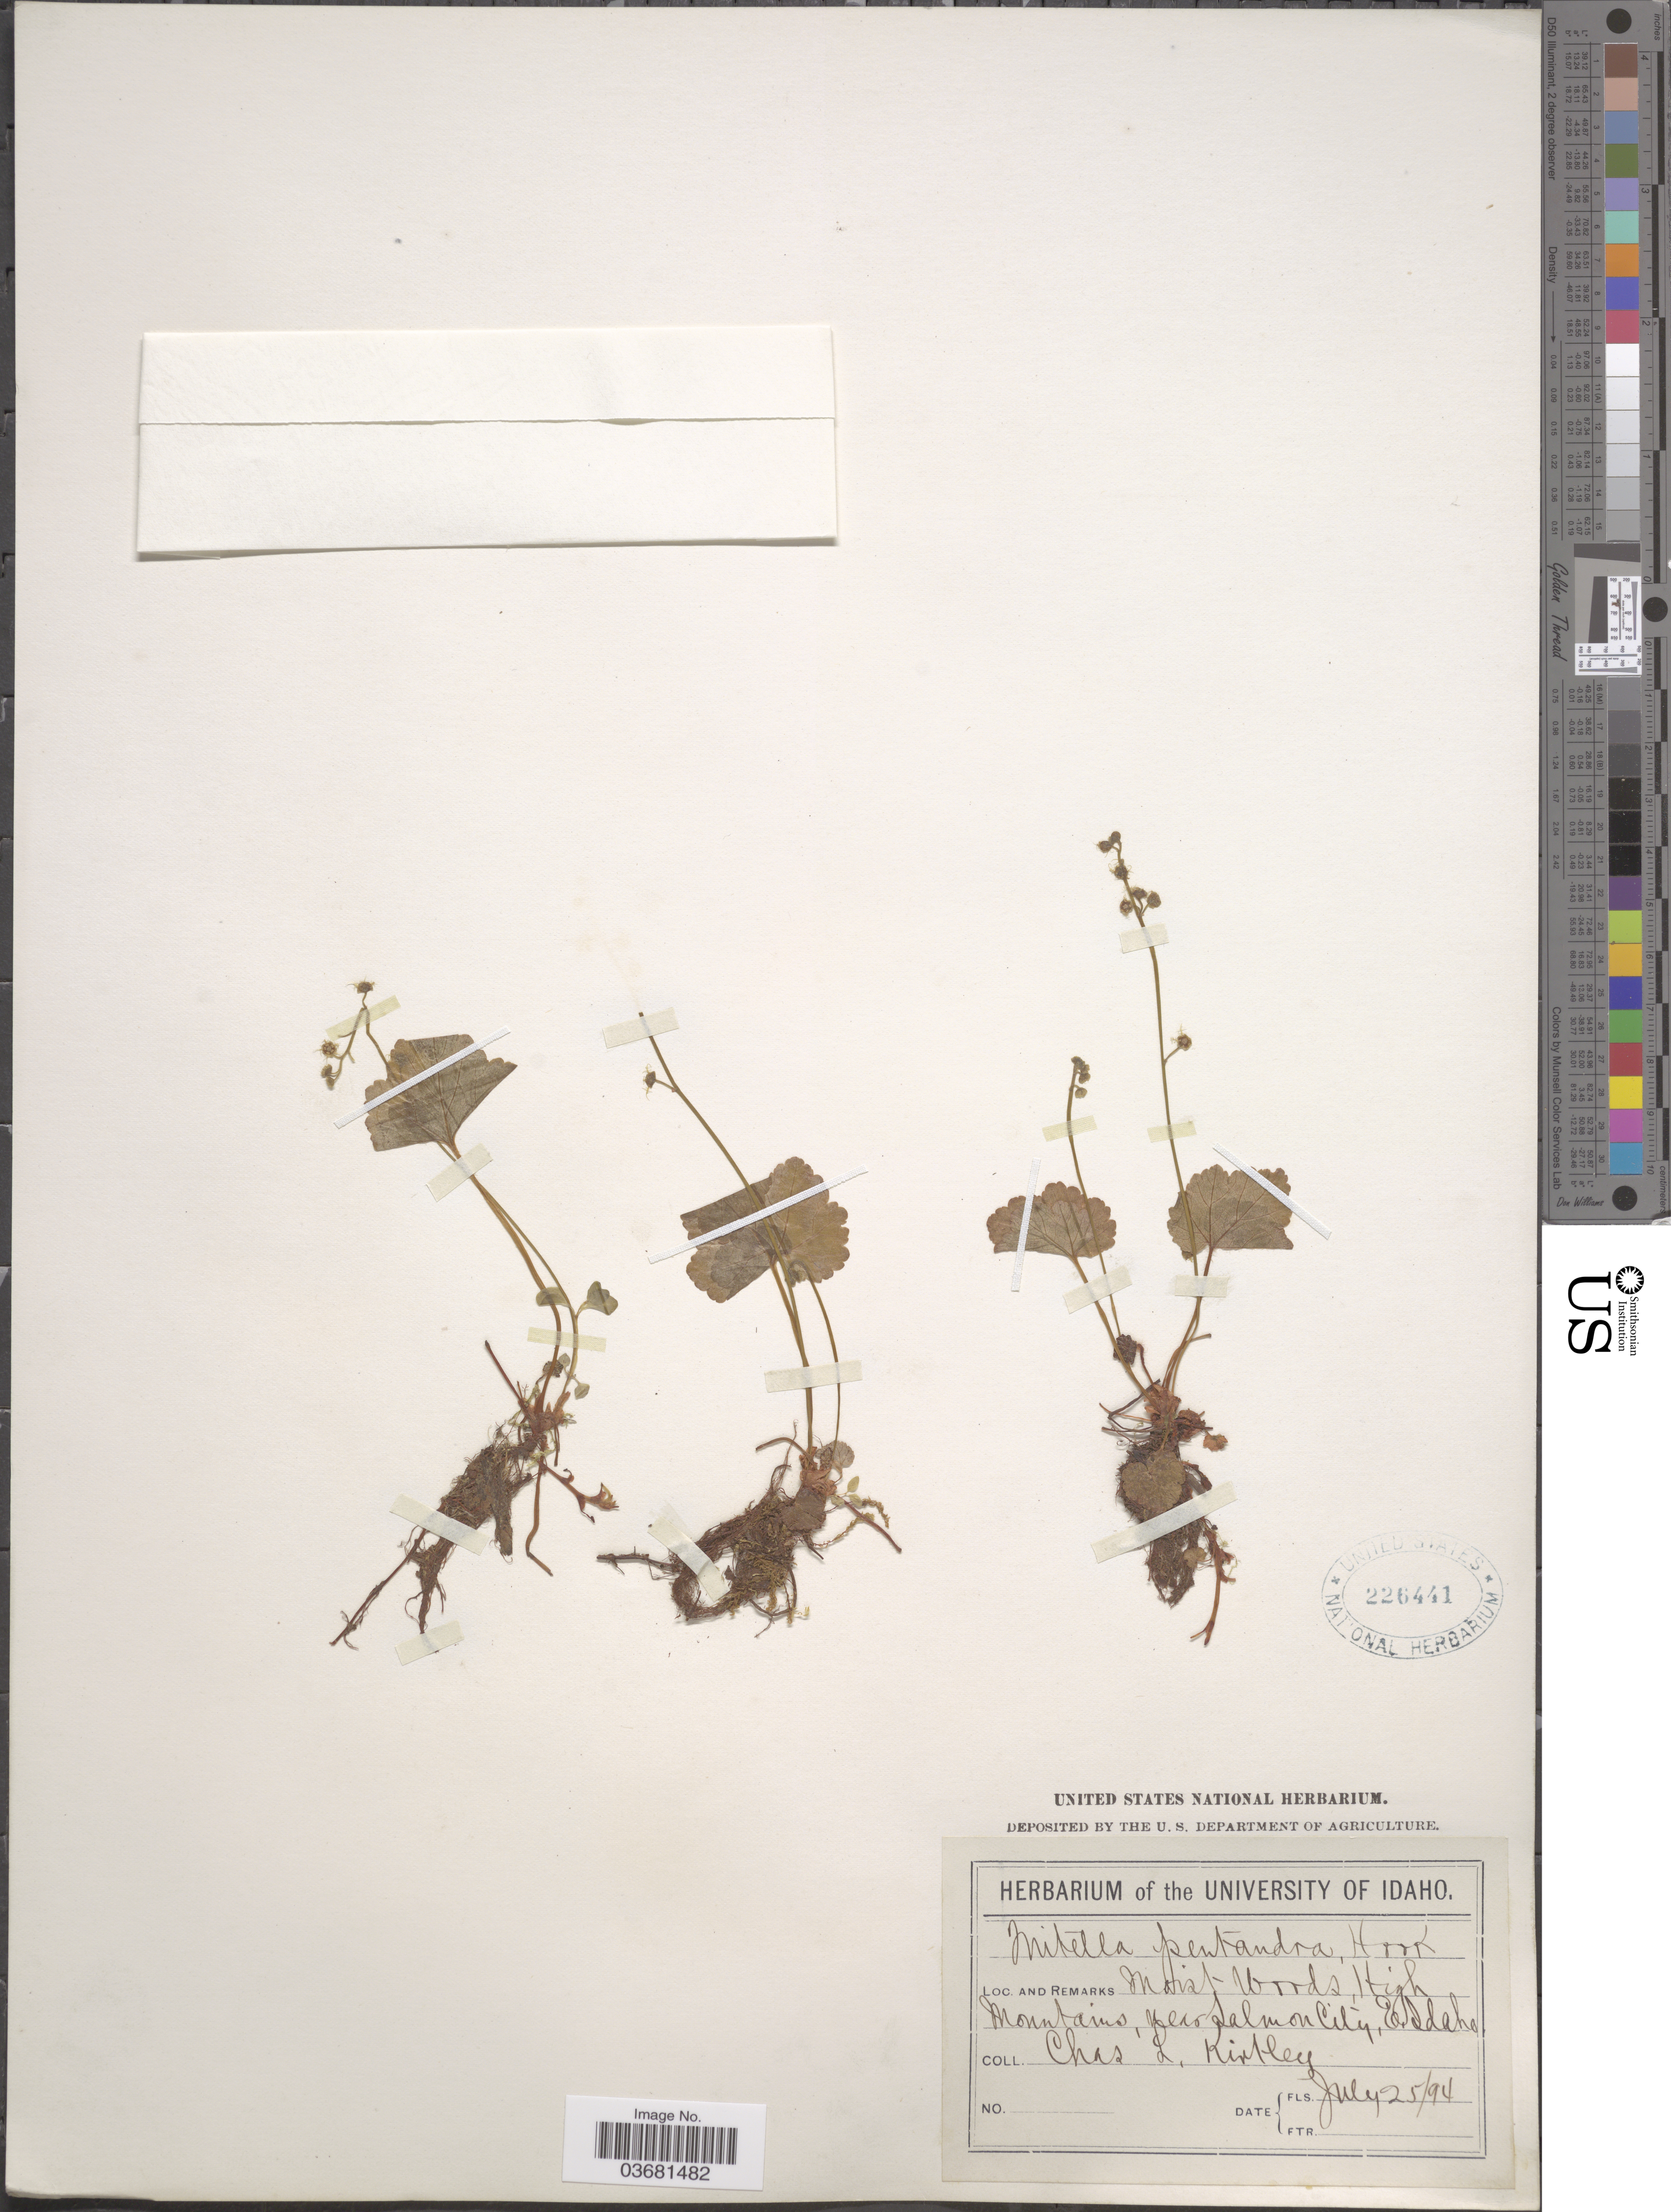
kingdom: Plantae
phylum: Tracheophyta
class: Magnoliopsida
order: Saxifragales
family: Saxifragaceae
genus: Mitella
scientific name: Mitella pentandra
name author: Hook.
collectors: C. Kirtley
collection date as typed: Transcribed d/m/y: 25/7/94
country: United States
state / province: Idaho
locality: Moist Woods, High Mountains, near Salmon City.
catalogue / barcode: US 226441